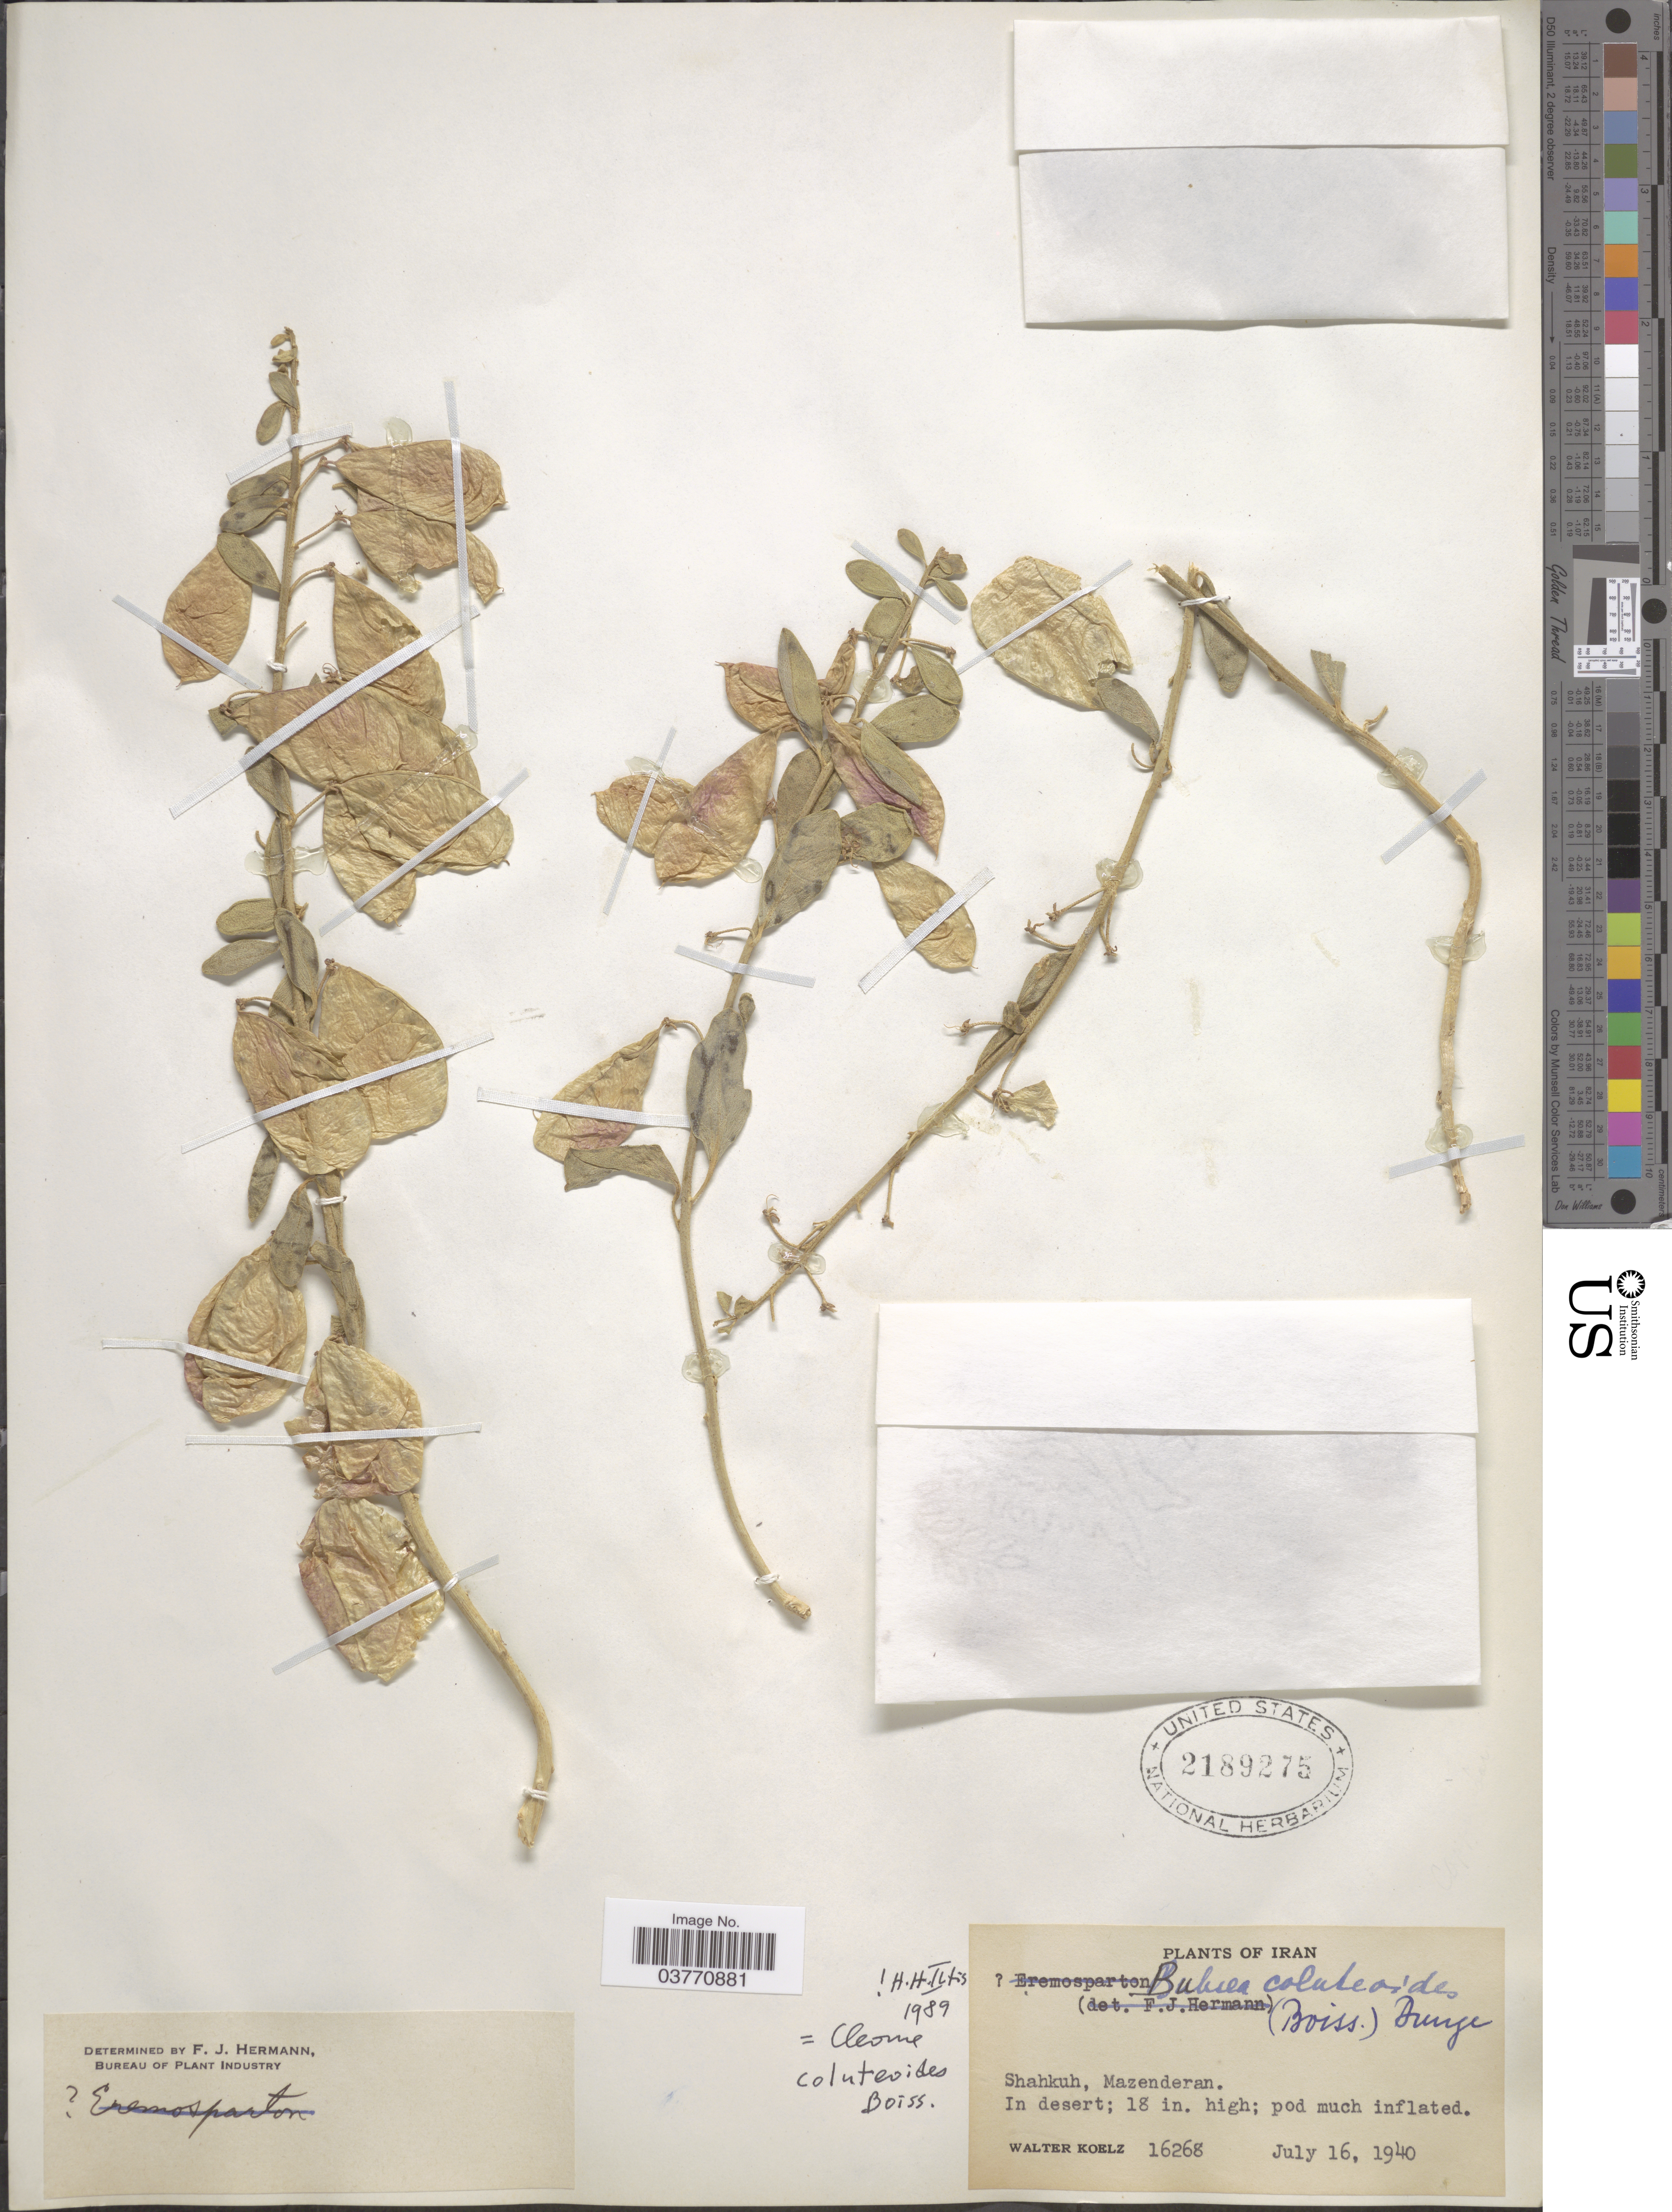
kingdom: Plantae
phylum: Tracheophyta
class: Magnoliopsida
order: Brassicales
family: Cleomaceae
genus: Cleome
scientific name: Cleome coluteoides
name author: Boiss.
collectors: W. N. Koelz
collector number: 16268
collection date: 1940-07-16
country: Iran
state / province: Mazandaran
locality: Shahkuh, Mazenderan.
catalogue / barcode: US 2189275